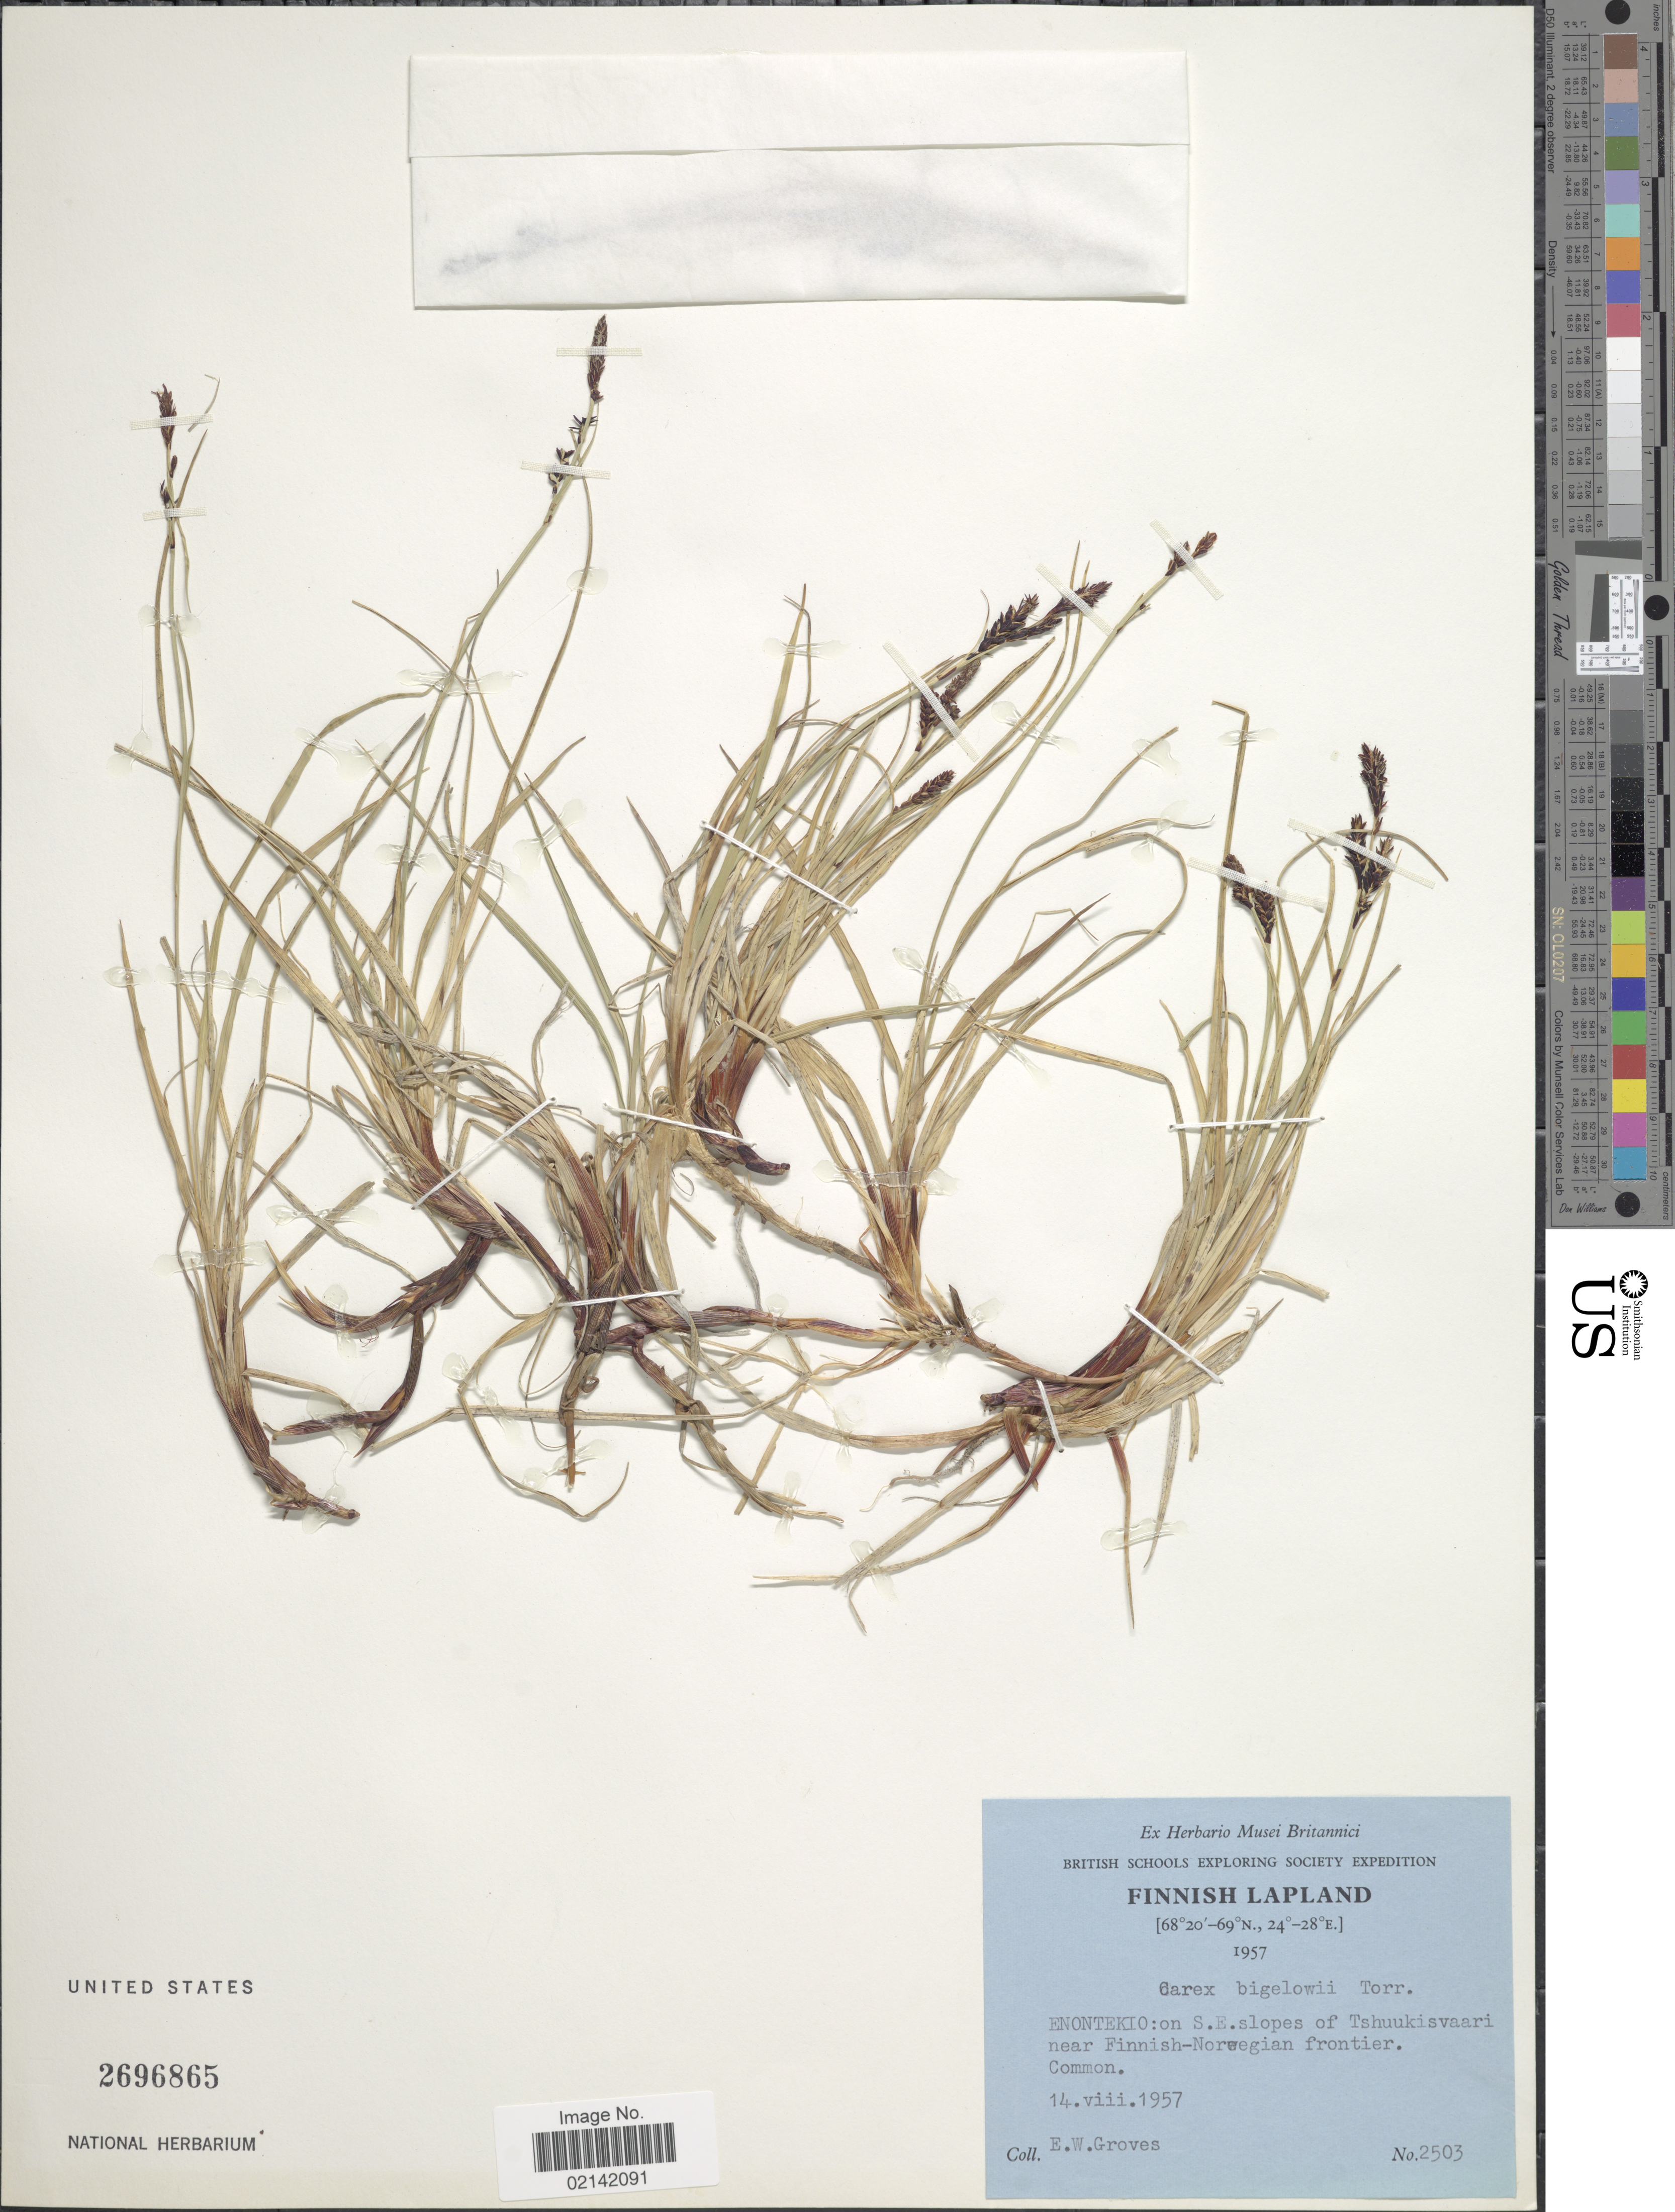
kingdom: Plantae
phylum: Tracheophyta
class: Liliopsida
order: Poales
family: Cyperaceae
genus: Carex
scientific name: Carex dacica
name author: Heuff.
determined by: Strong, Mark T., (BOT), Smithsonian Institution - National Museum of Natural History (UNITED STATES)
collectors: E. Groves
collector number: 2503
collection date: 1957-08-14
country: Finland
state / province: Lappi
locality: Finnish Lapland, Enontekio: on S.E. slope of Tshuukisvaari near Finnish-Norvegian frontier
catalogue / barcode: US 2696865